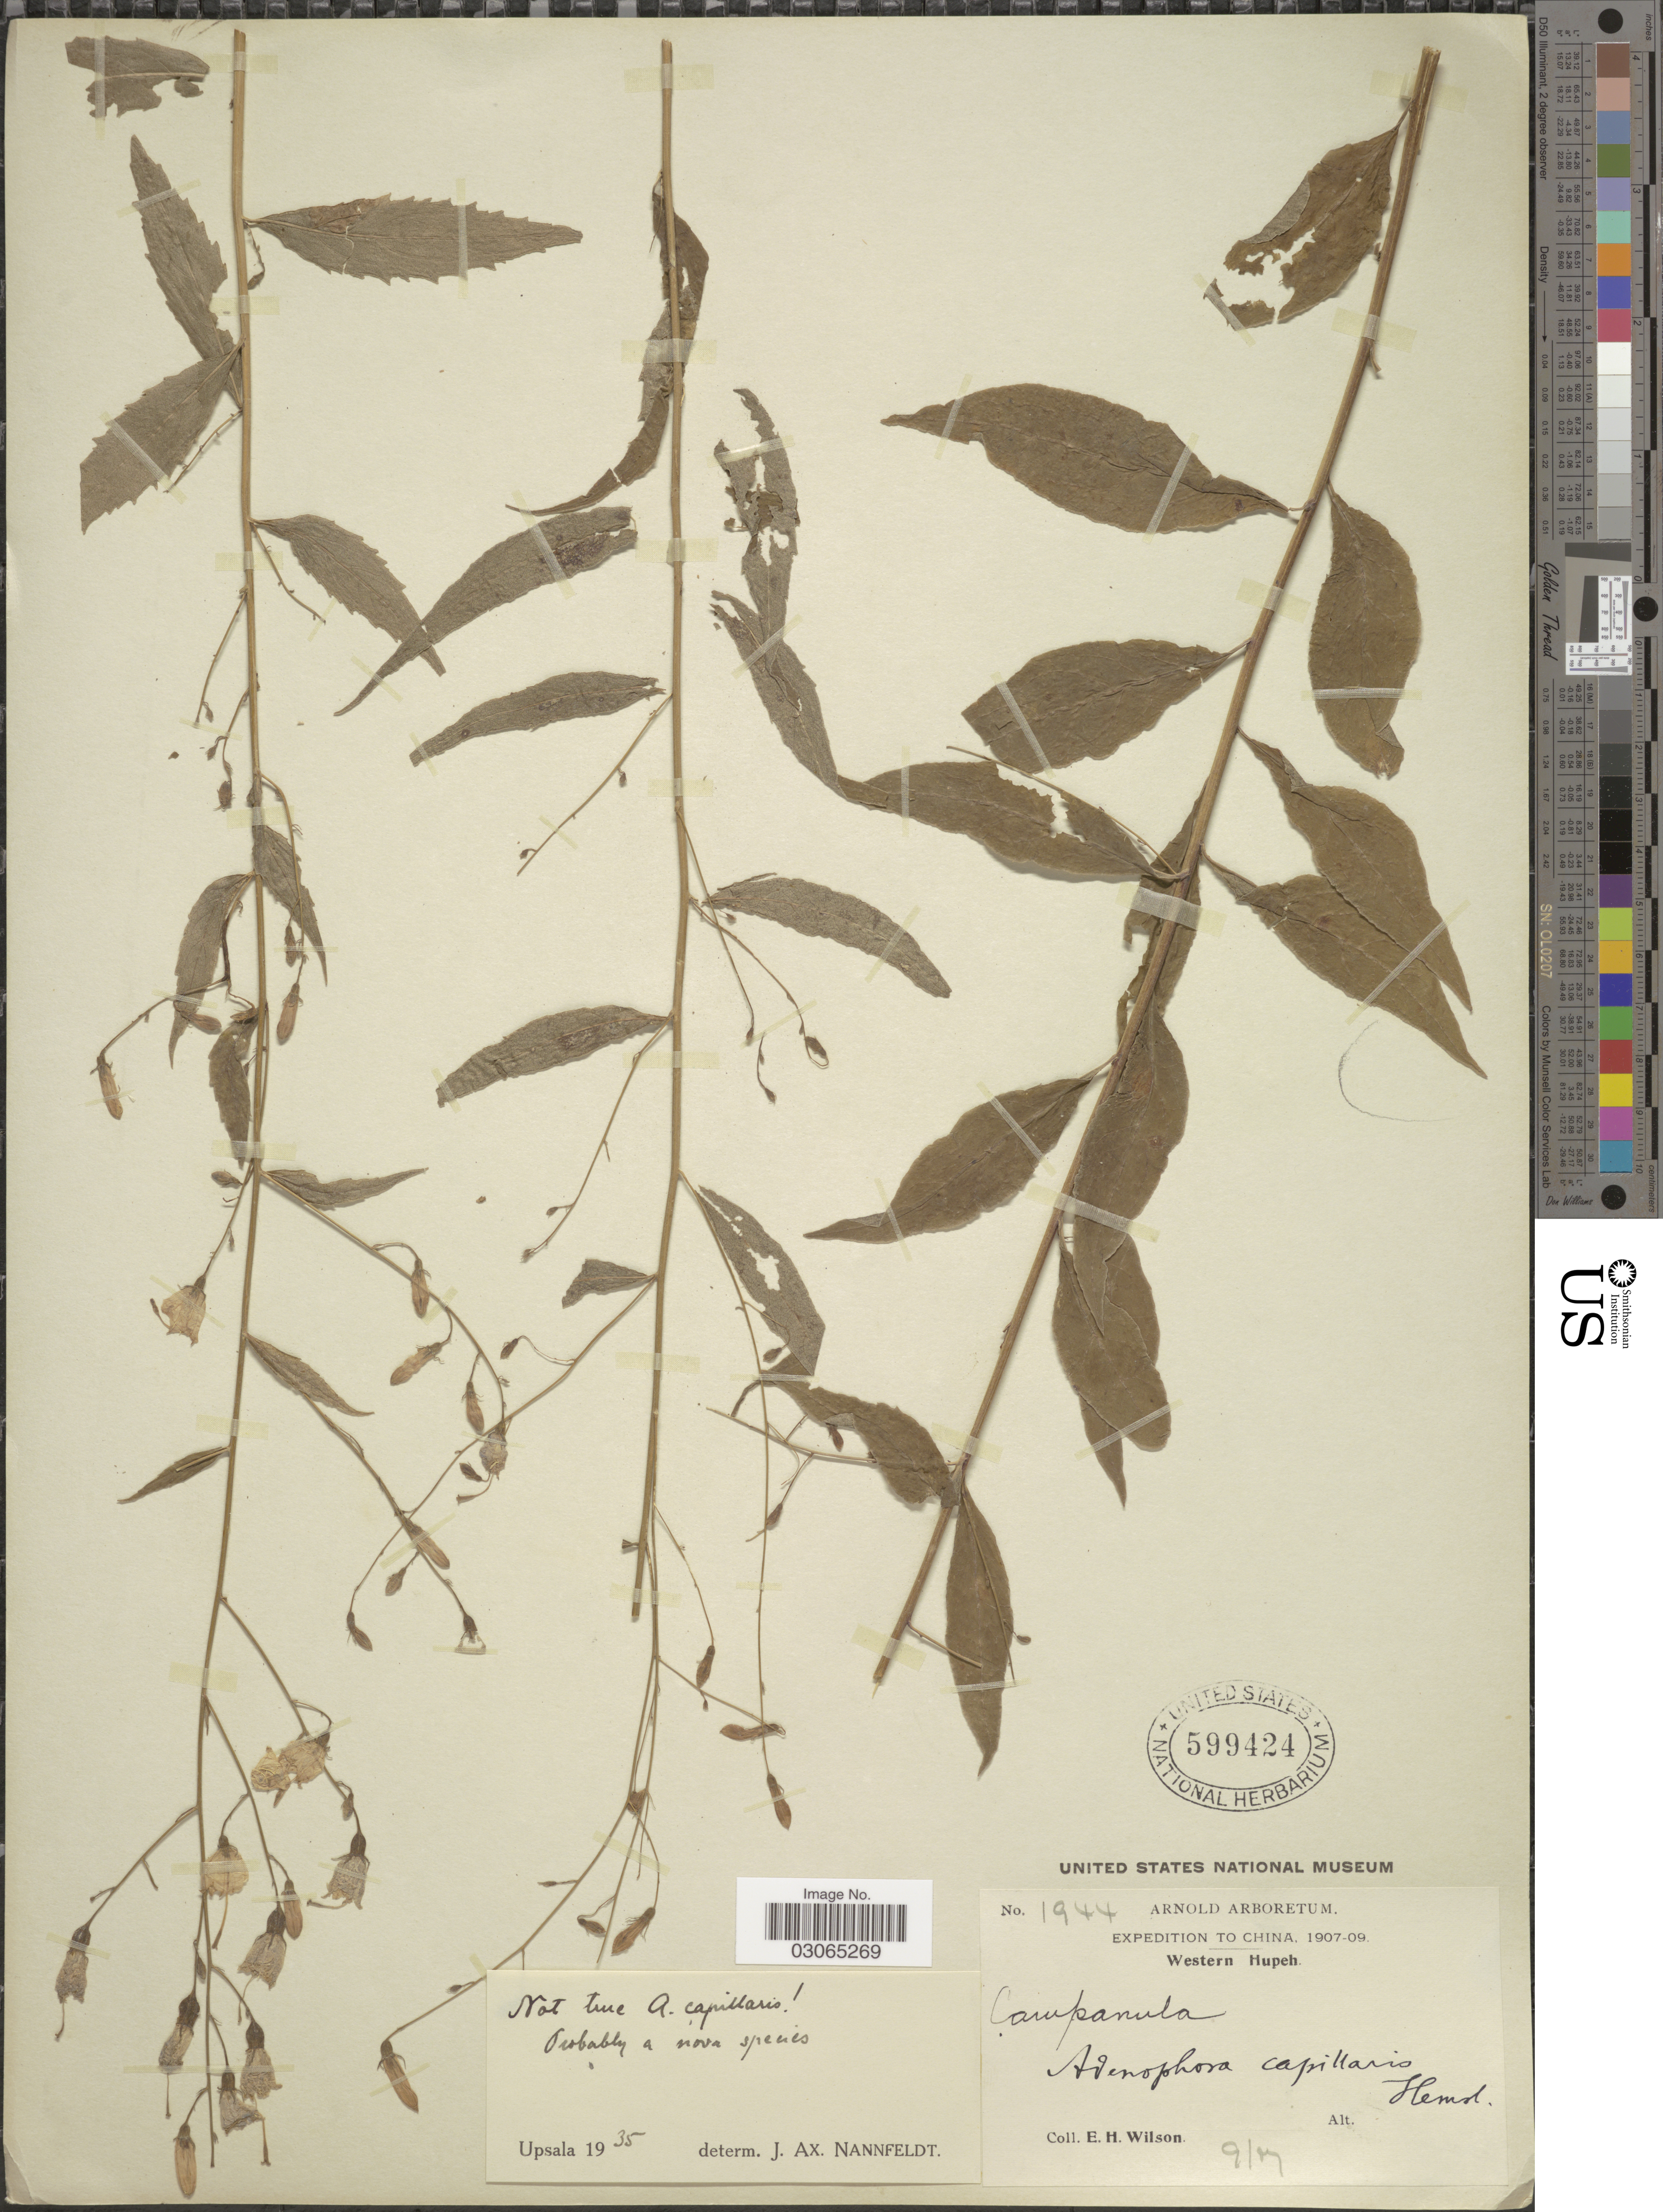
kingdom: Plantae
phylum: Tracheophyta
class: Magnoliopsida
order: Asterales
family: Campanulaceae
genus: Adenophora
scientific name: Adenophora capillaris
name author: Hemsl.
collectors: E. Wilson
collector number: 1944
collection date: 1907-09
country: China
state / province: Hubei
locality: Western Hupeh.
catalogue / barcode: US 599424